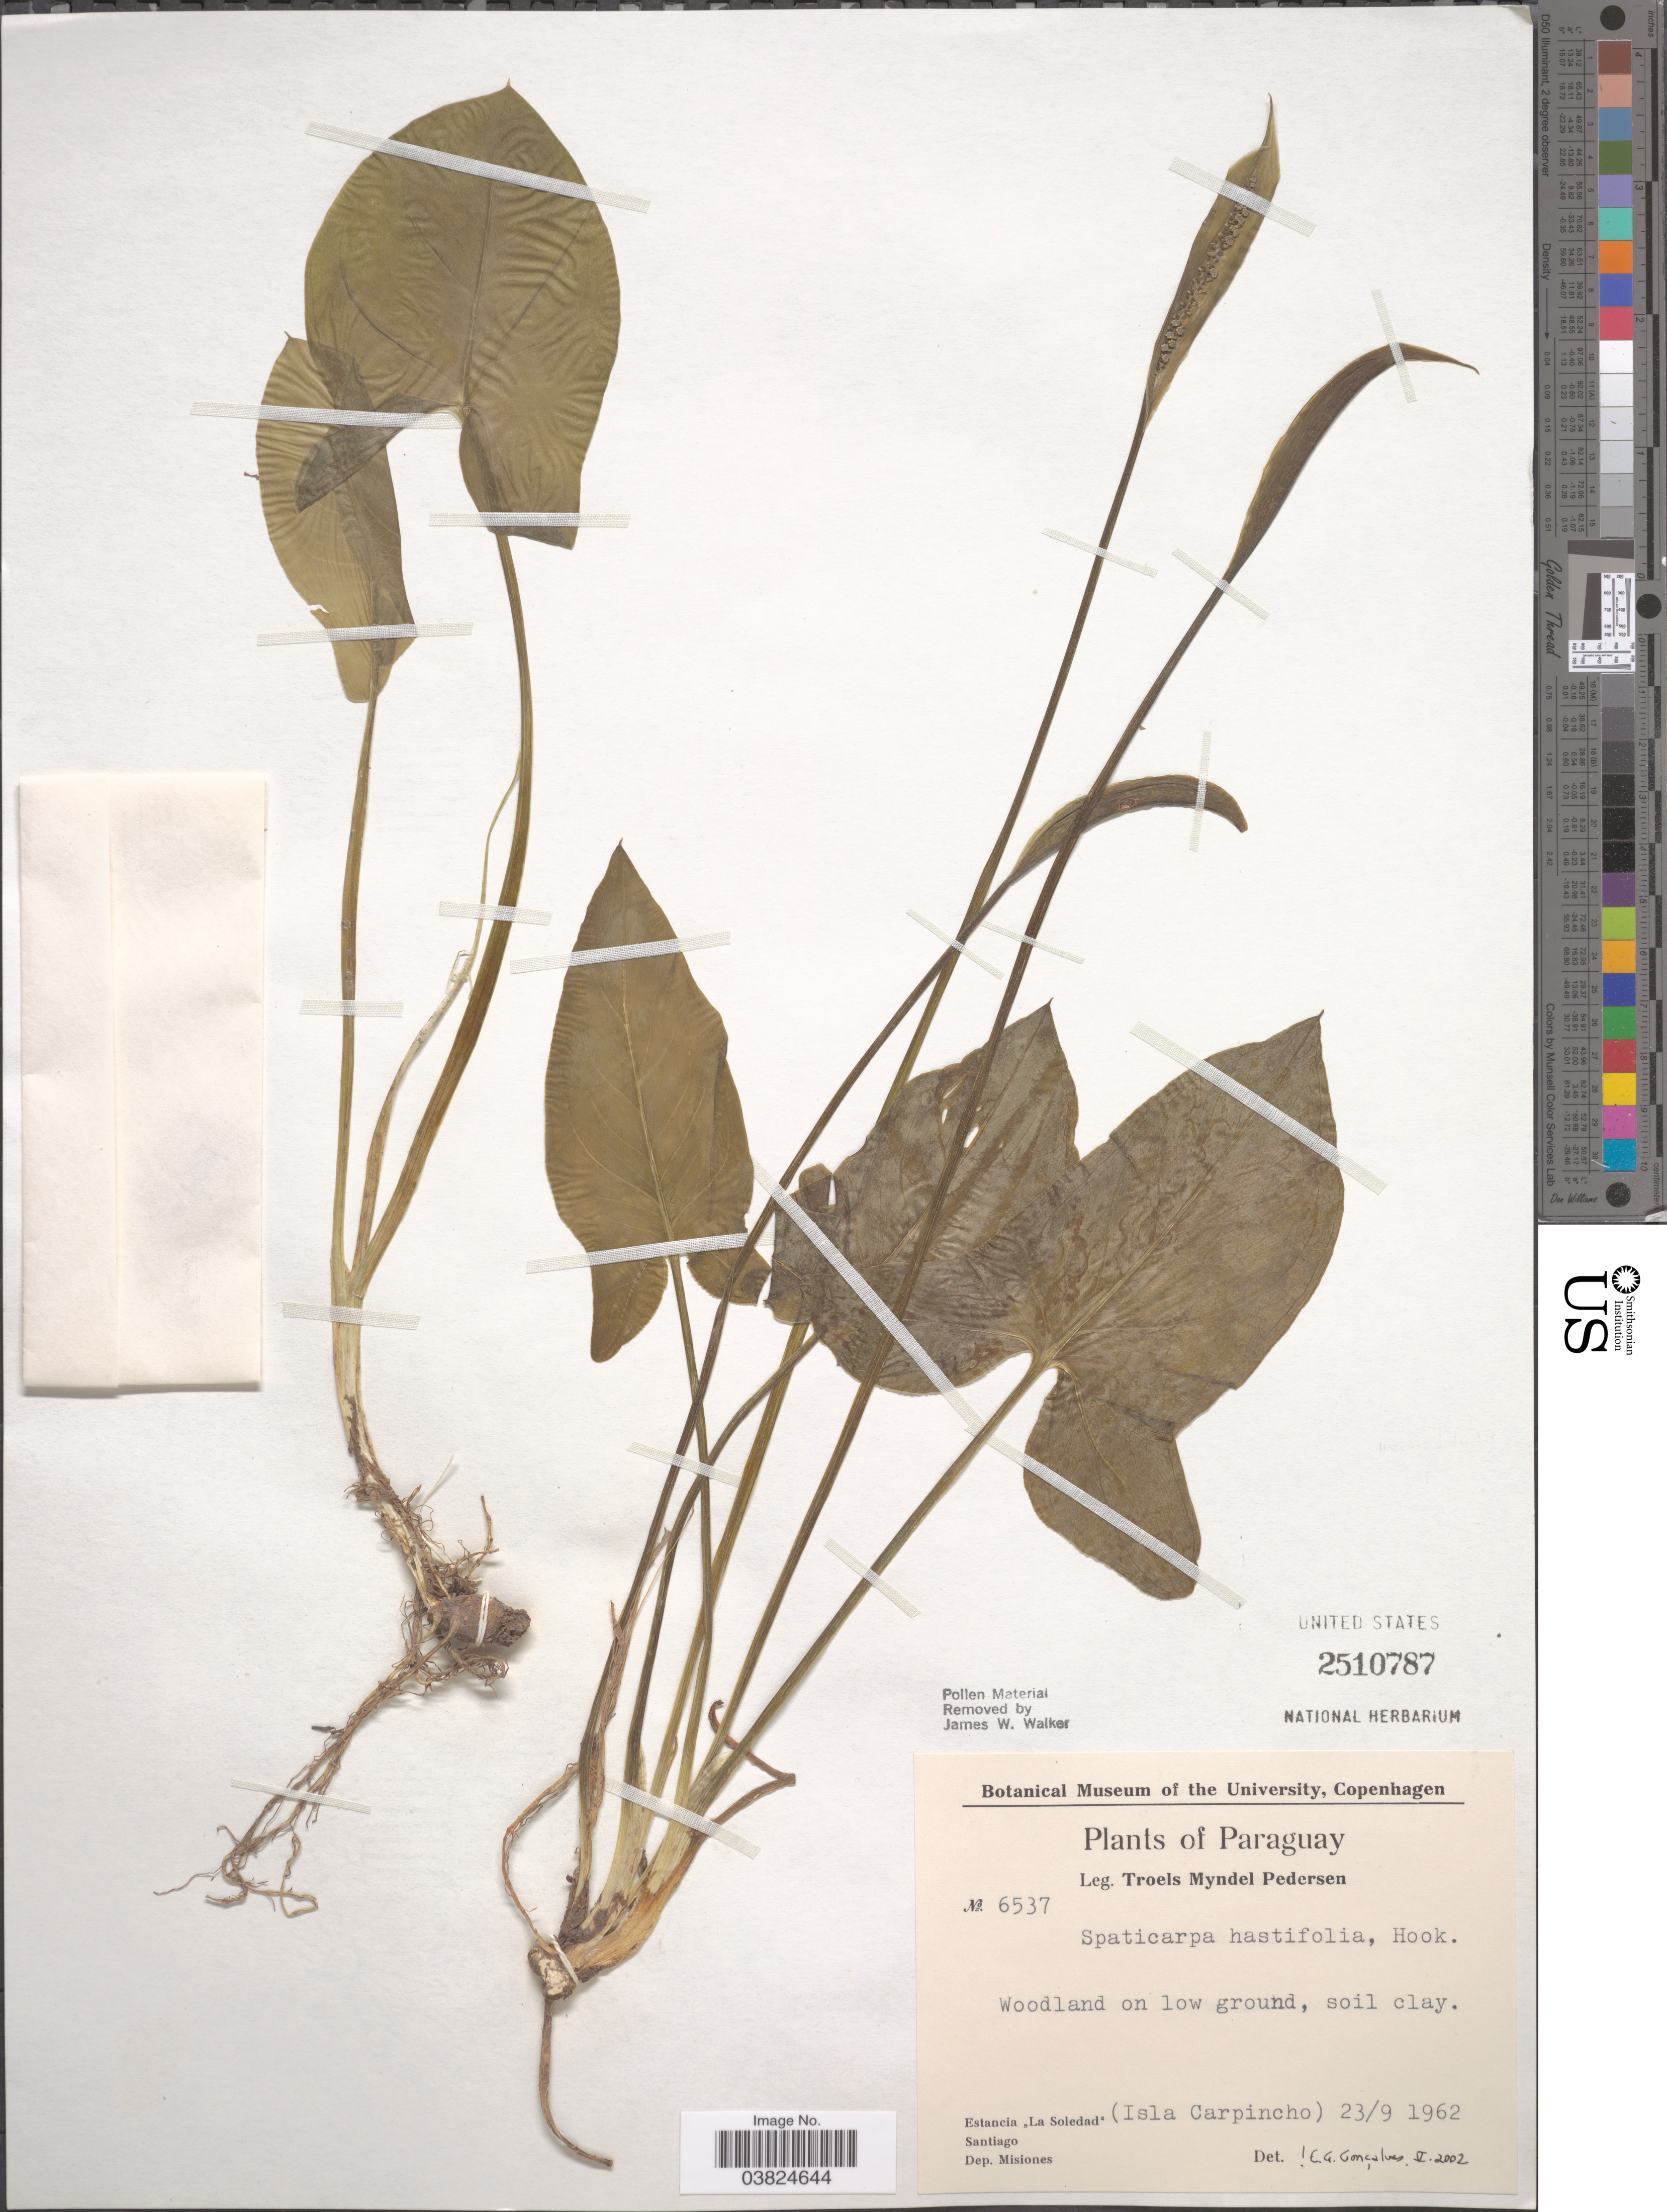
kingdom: Plantae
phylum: Tracheophyta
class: Liliopsida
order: Alismatales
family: Araceae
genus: Spathicarpa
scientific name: Spathicarpa hastifolia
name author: Hook.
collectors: T. Pederson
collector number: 6537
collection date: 1962-09-23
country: Paraguay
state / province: Misiones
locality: Estancia "La Soledad"(Isla Carpincho). Santiago. Dep. Misiones.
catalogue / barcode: US 2510787